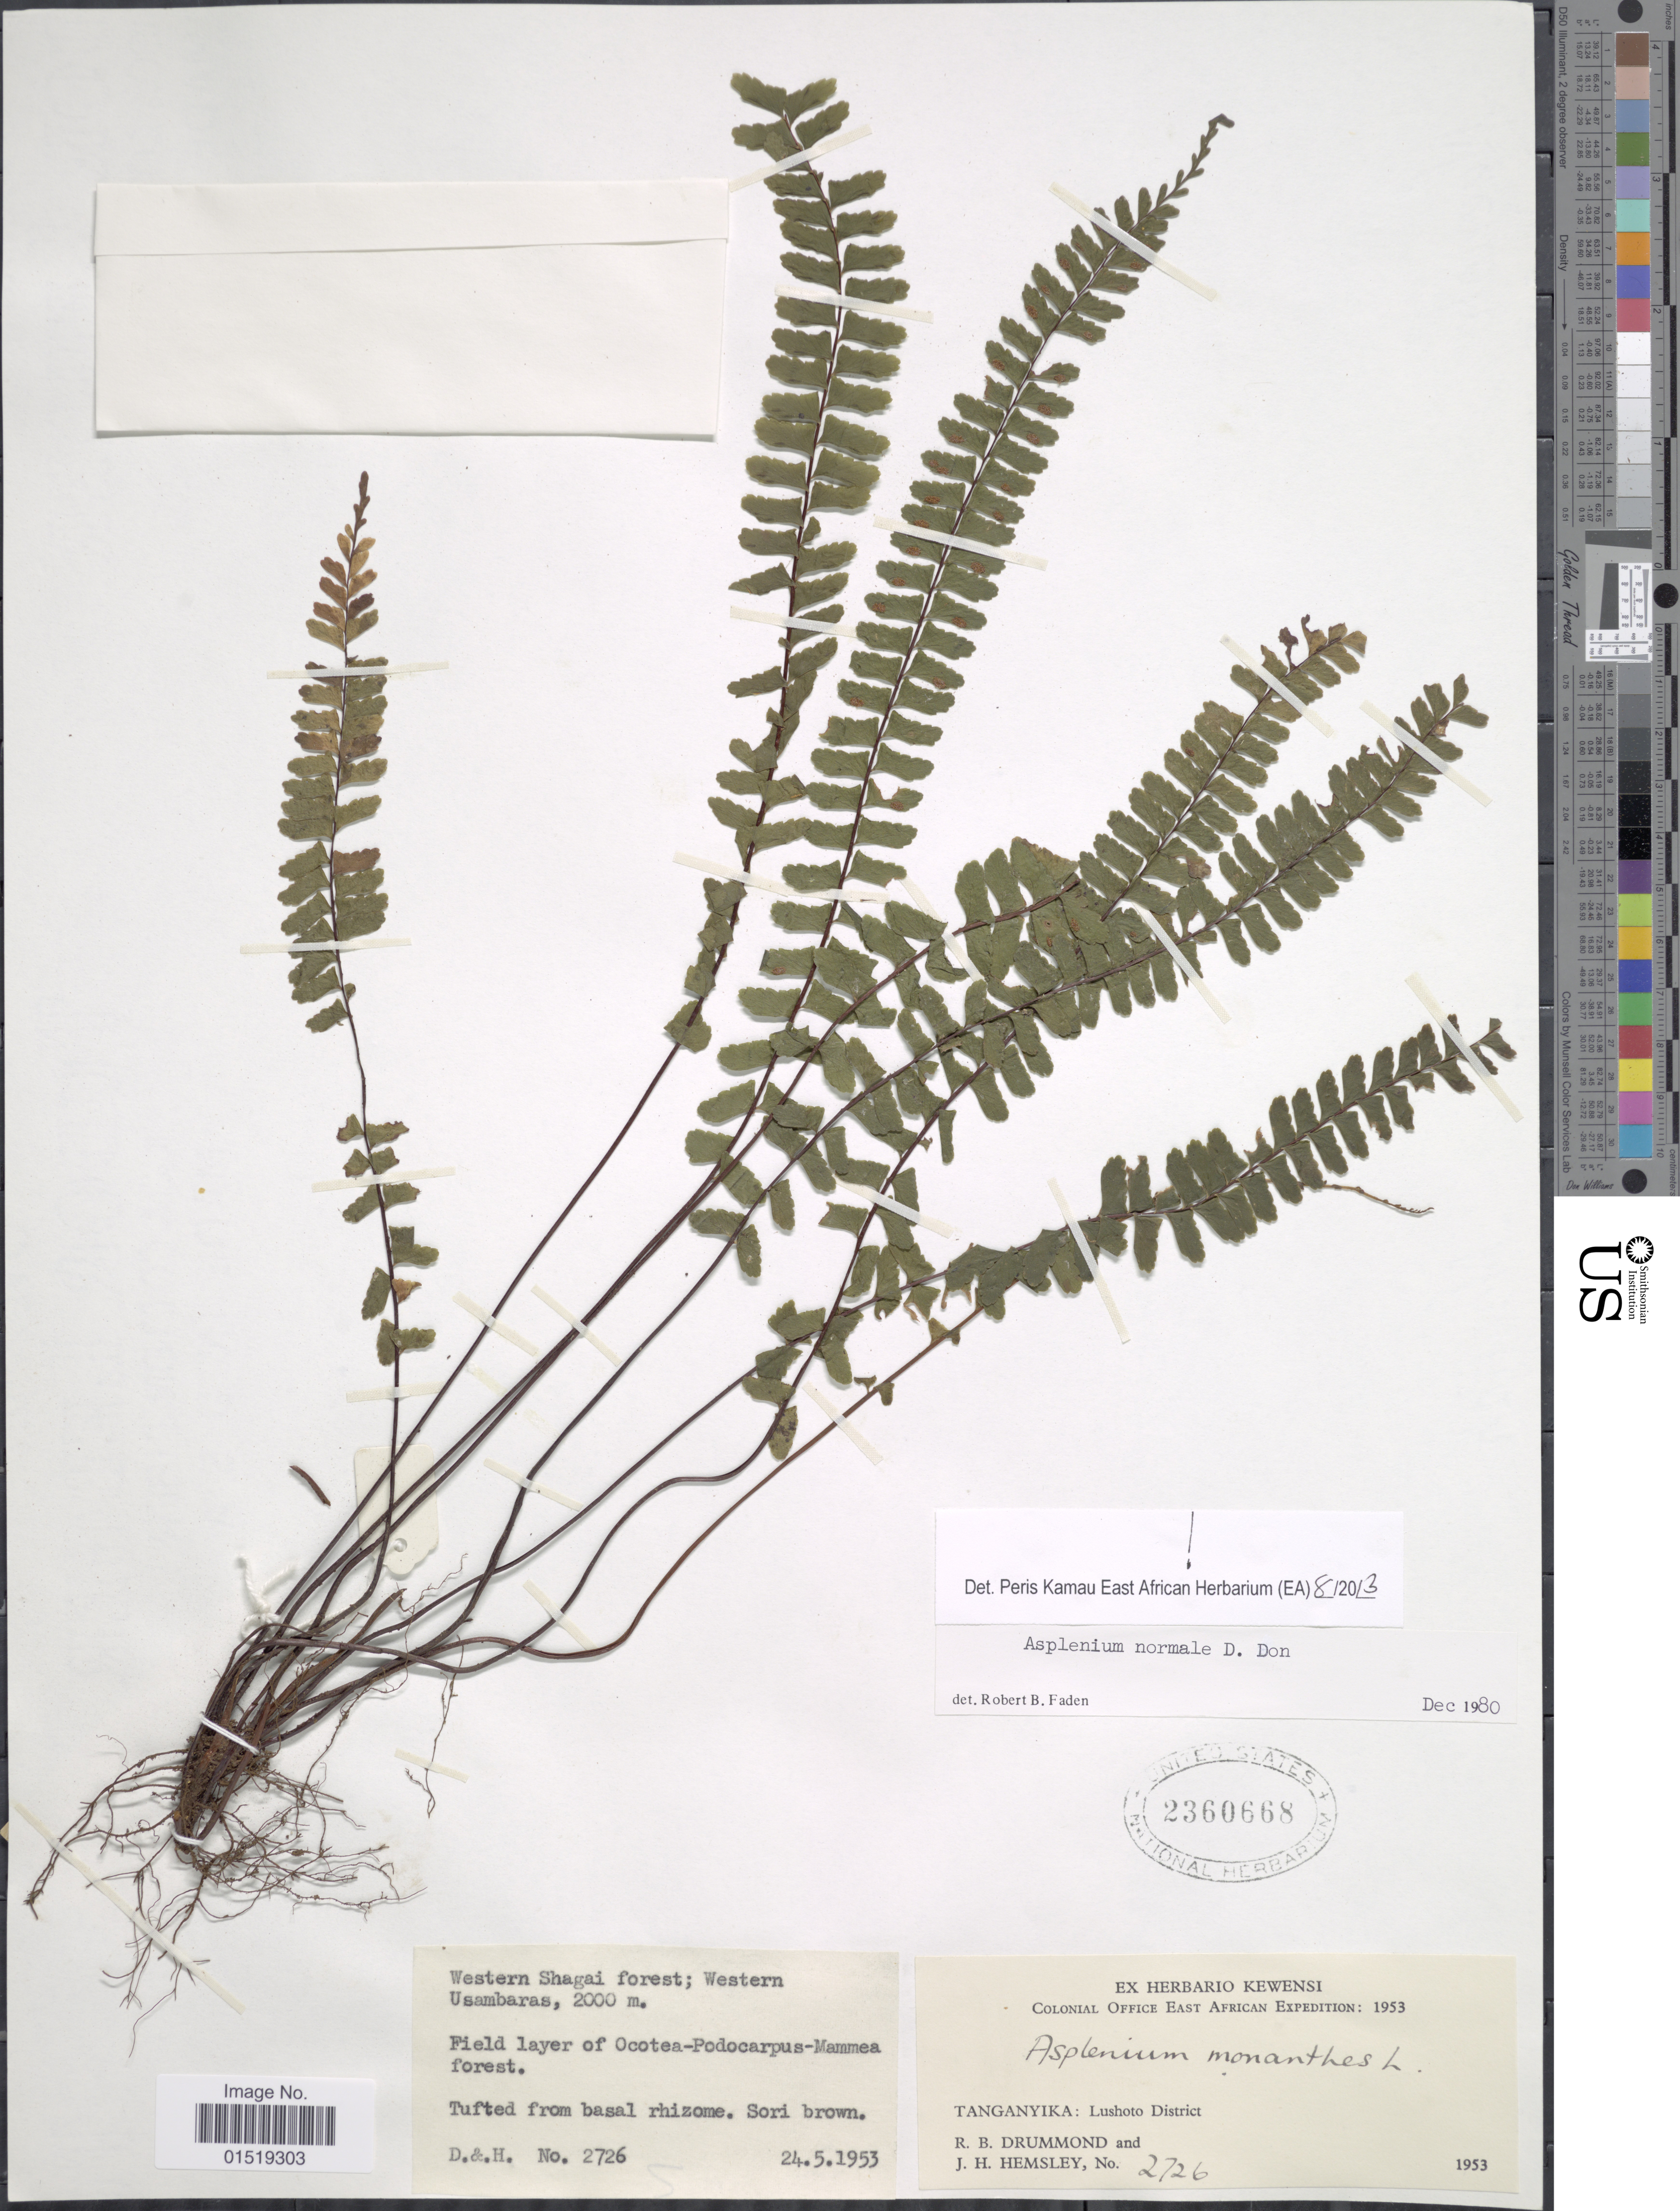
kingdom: Plantae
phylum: Tracheophyta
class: Polypodiopsida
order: Polypodiales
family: Aspleniaceae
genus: Asplenium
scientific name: Asplenium normale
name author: D. Don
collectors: R. Drummond & J. H. Hemsley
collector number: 2726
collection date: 1953-05-24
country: Tanzania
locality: Tanganyika: Lushoto District. Western Shagai forest; Western Usambaras.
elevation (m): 2000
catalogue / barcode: US 2360668